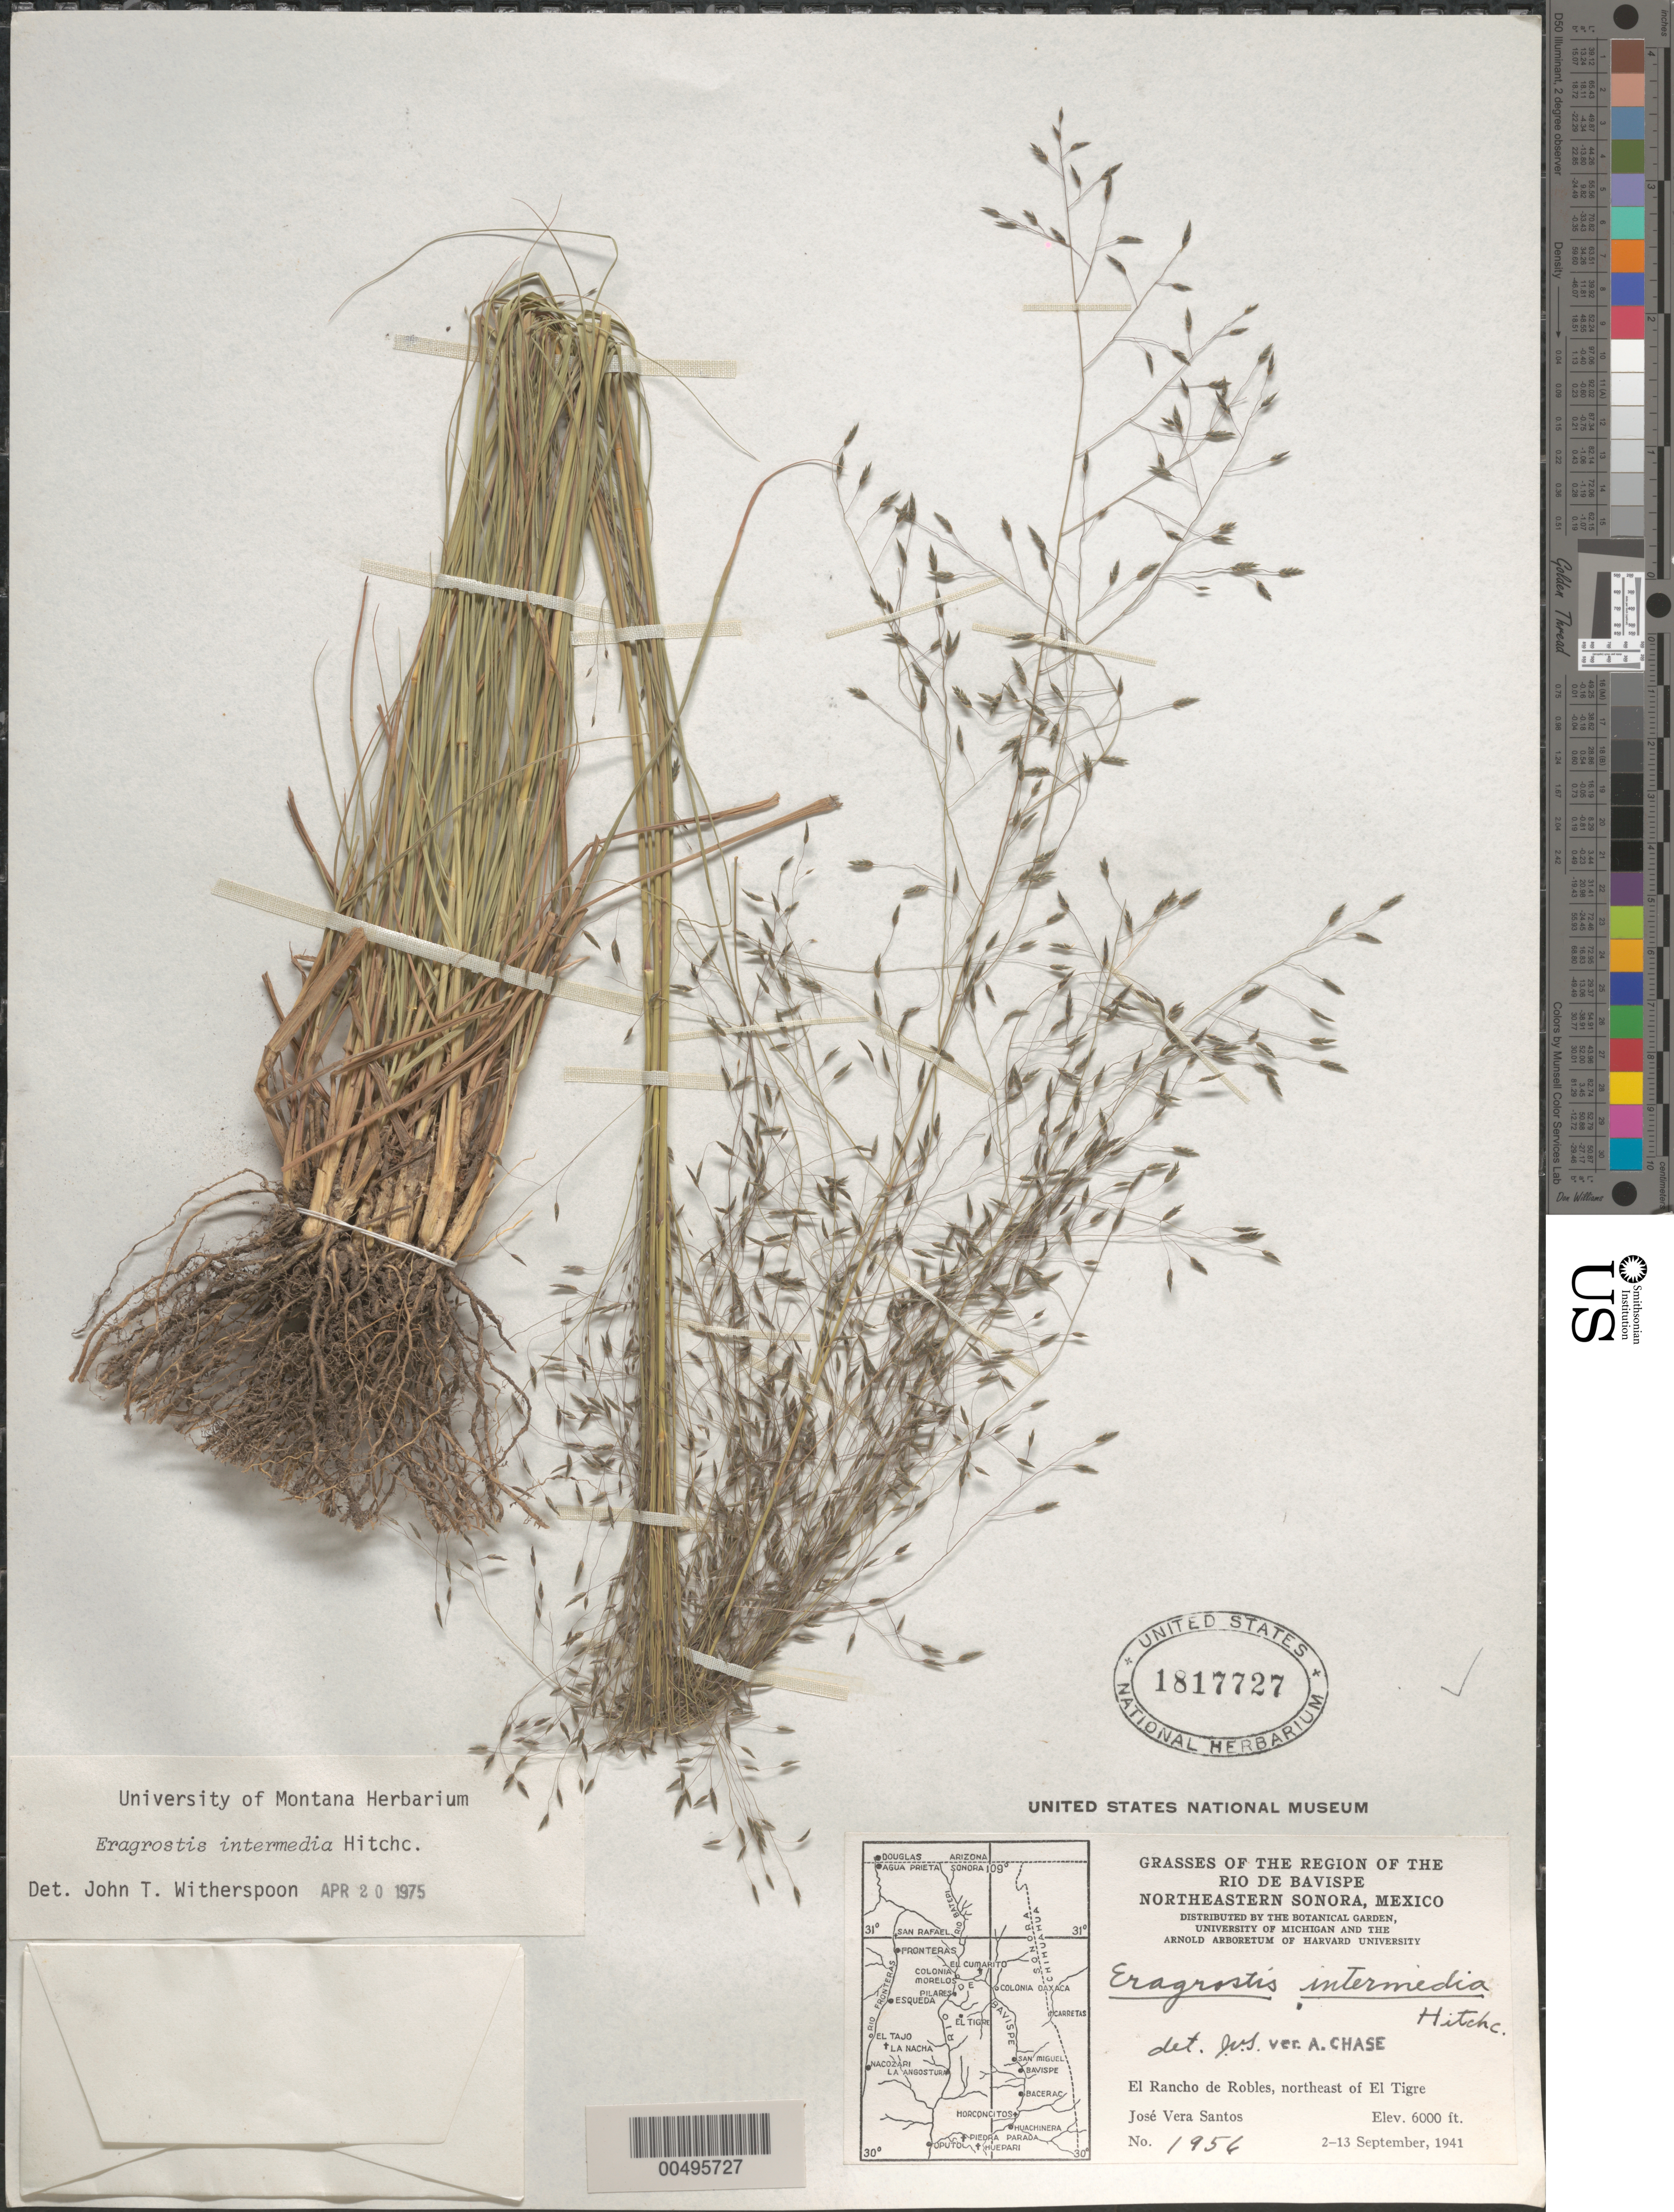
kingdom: Plantae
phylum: Tracheophyta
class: Liliopsida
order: Poales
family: Poaceae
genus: Eragrostis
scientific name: Eragrostis intermedia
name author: Hitchc.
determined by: Witherspoon, John T.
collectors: J. V. Santos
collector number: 1956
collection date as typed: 2 Sep 1941 to 13 Sep 1941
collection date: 1941-09-02/1941-09-13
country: Mexico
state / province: Sonora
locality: Region of the Rio de Bavispe, NE Sonora, El Rancho de Robles, NE of El Tigre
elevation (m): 1829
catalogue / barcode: US 1817727